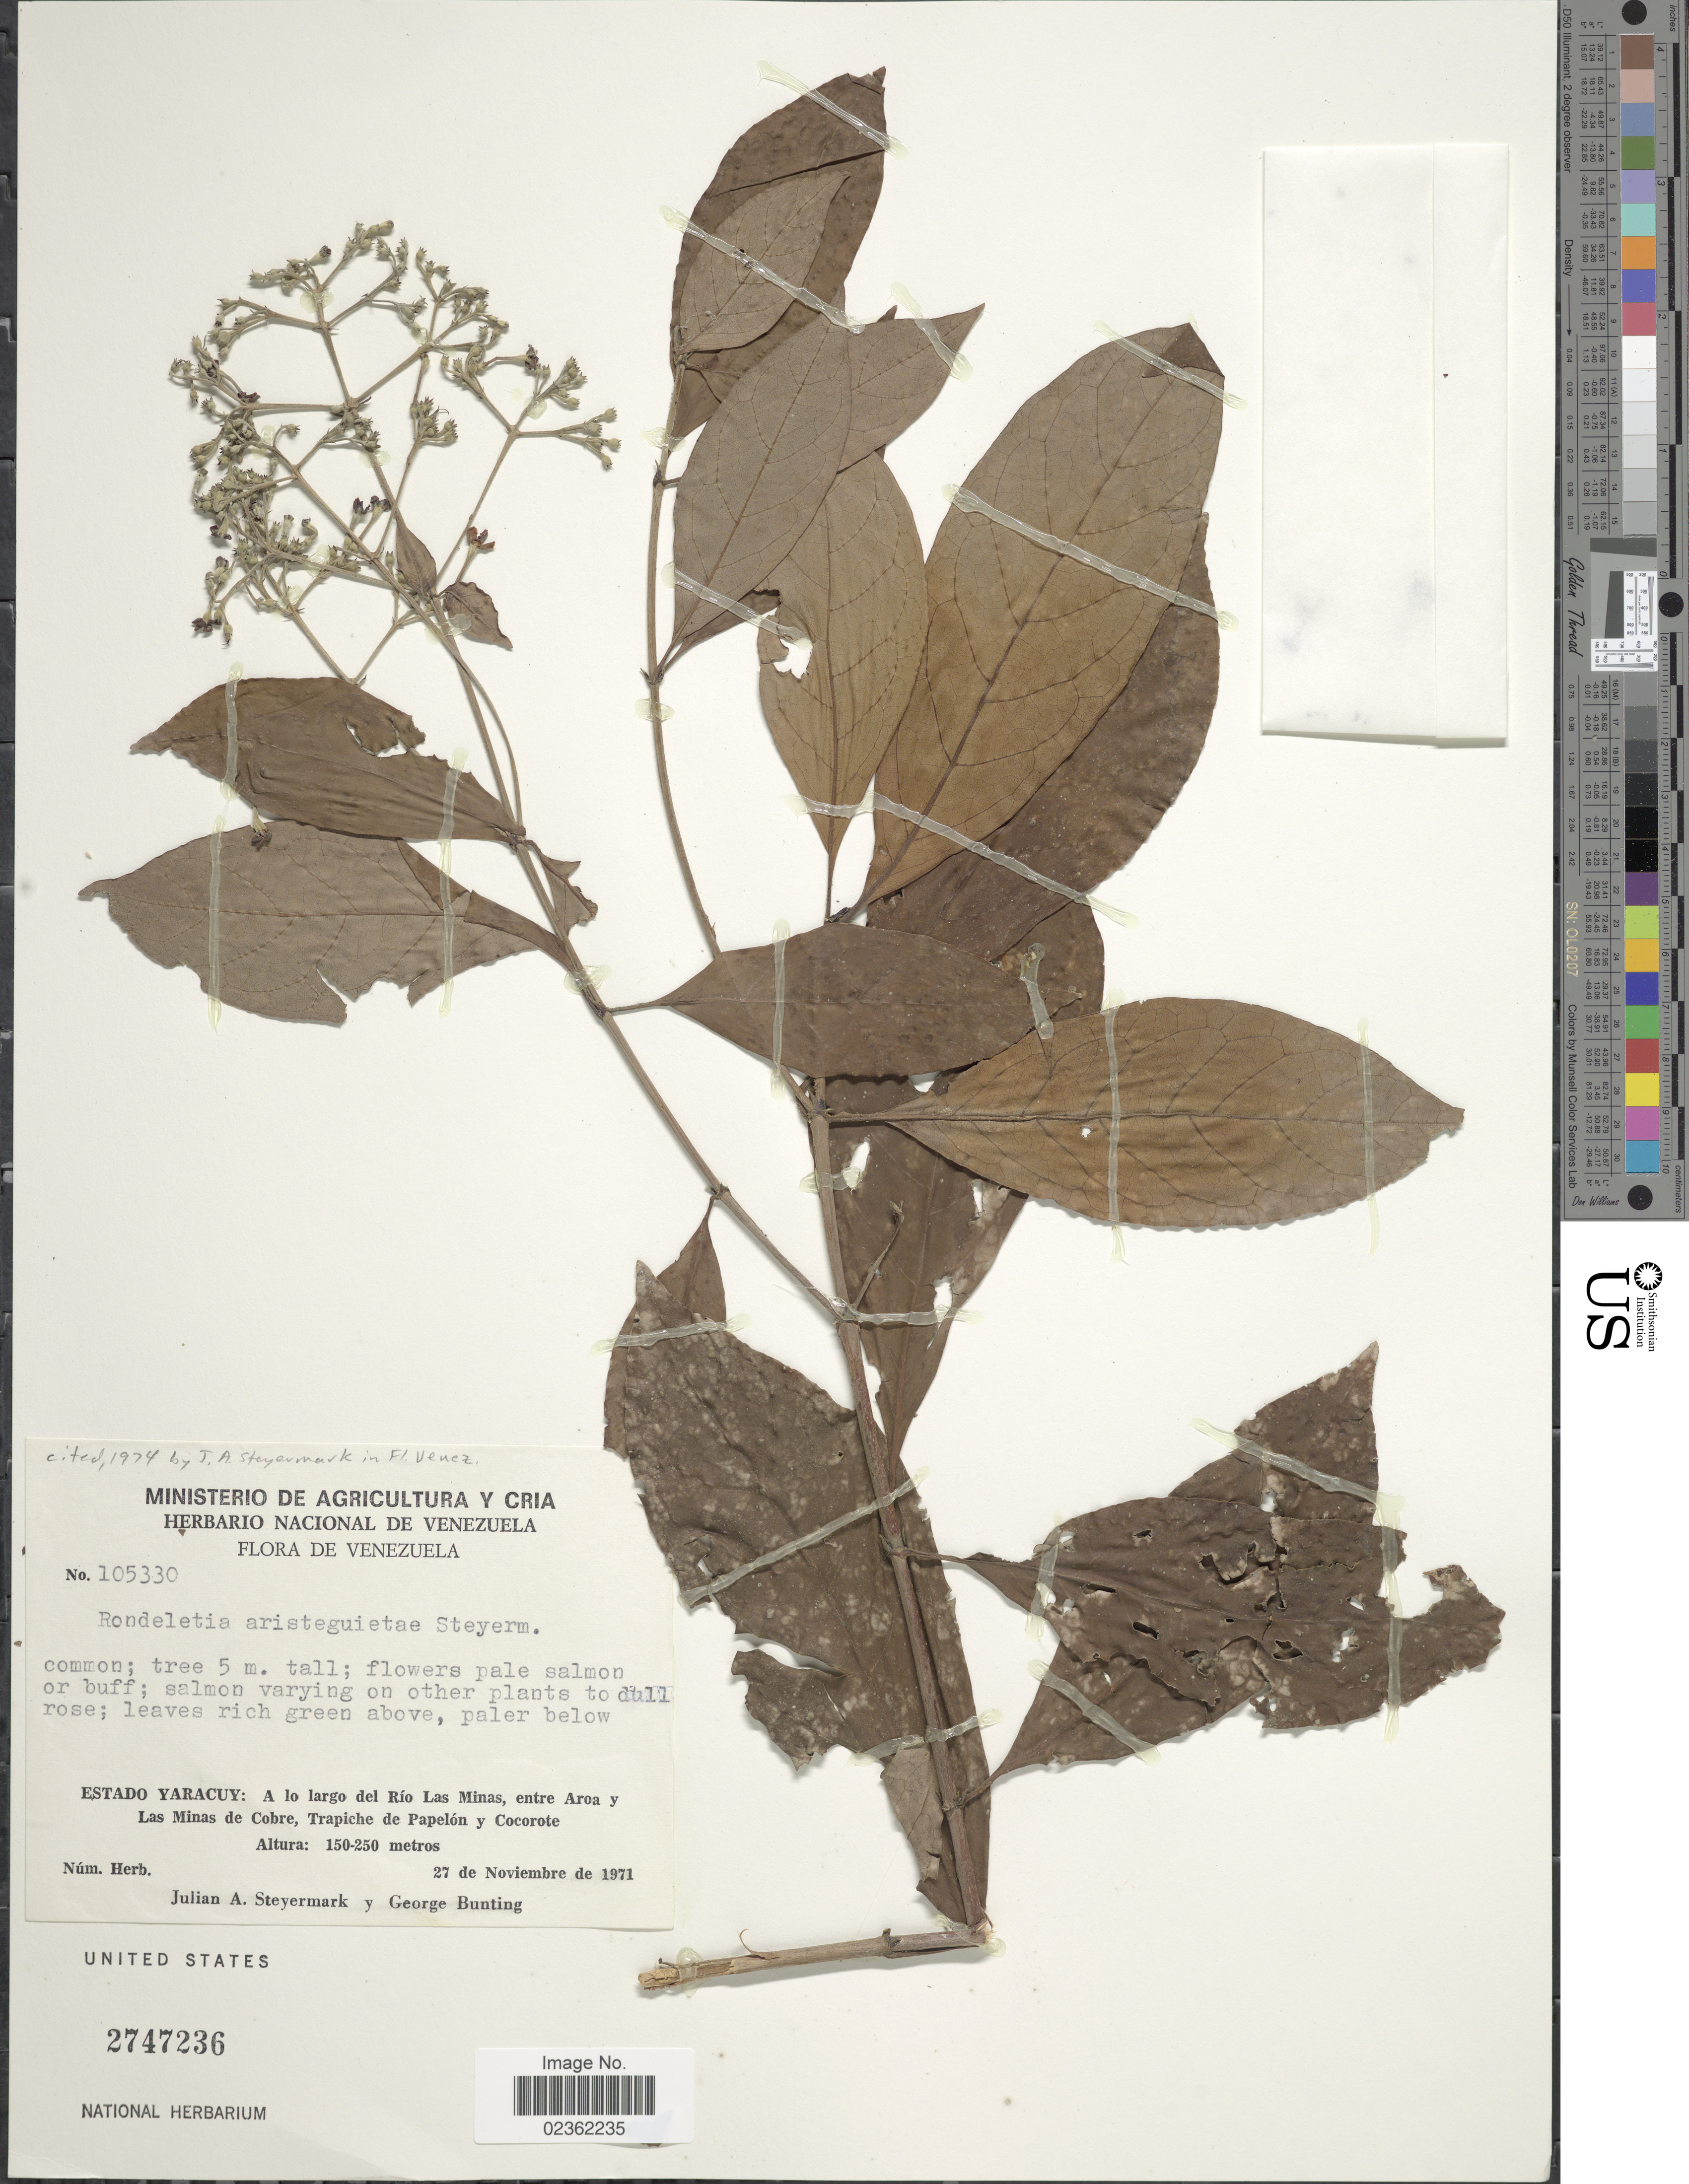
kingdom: Plantae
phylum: Tracheophyta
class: Magnoliopsida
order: Gentianales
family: Rubiaceae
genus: Rondeletia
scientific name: Rondeletia aristeguietae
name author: Steyerm.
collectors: J. Steyermark & G. S. Bunting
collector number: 105330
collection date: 1971-11-27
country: Venezuela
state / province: Yaracuy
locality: A lolargo del Rio Las Minas, entre Aroa y Las Minas de Cobre, Trapiche de Papelon y Cocorote.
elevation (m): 150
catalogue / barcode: US 2747236